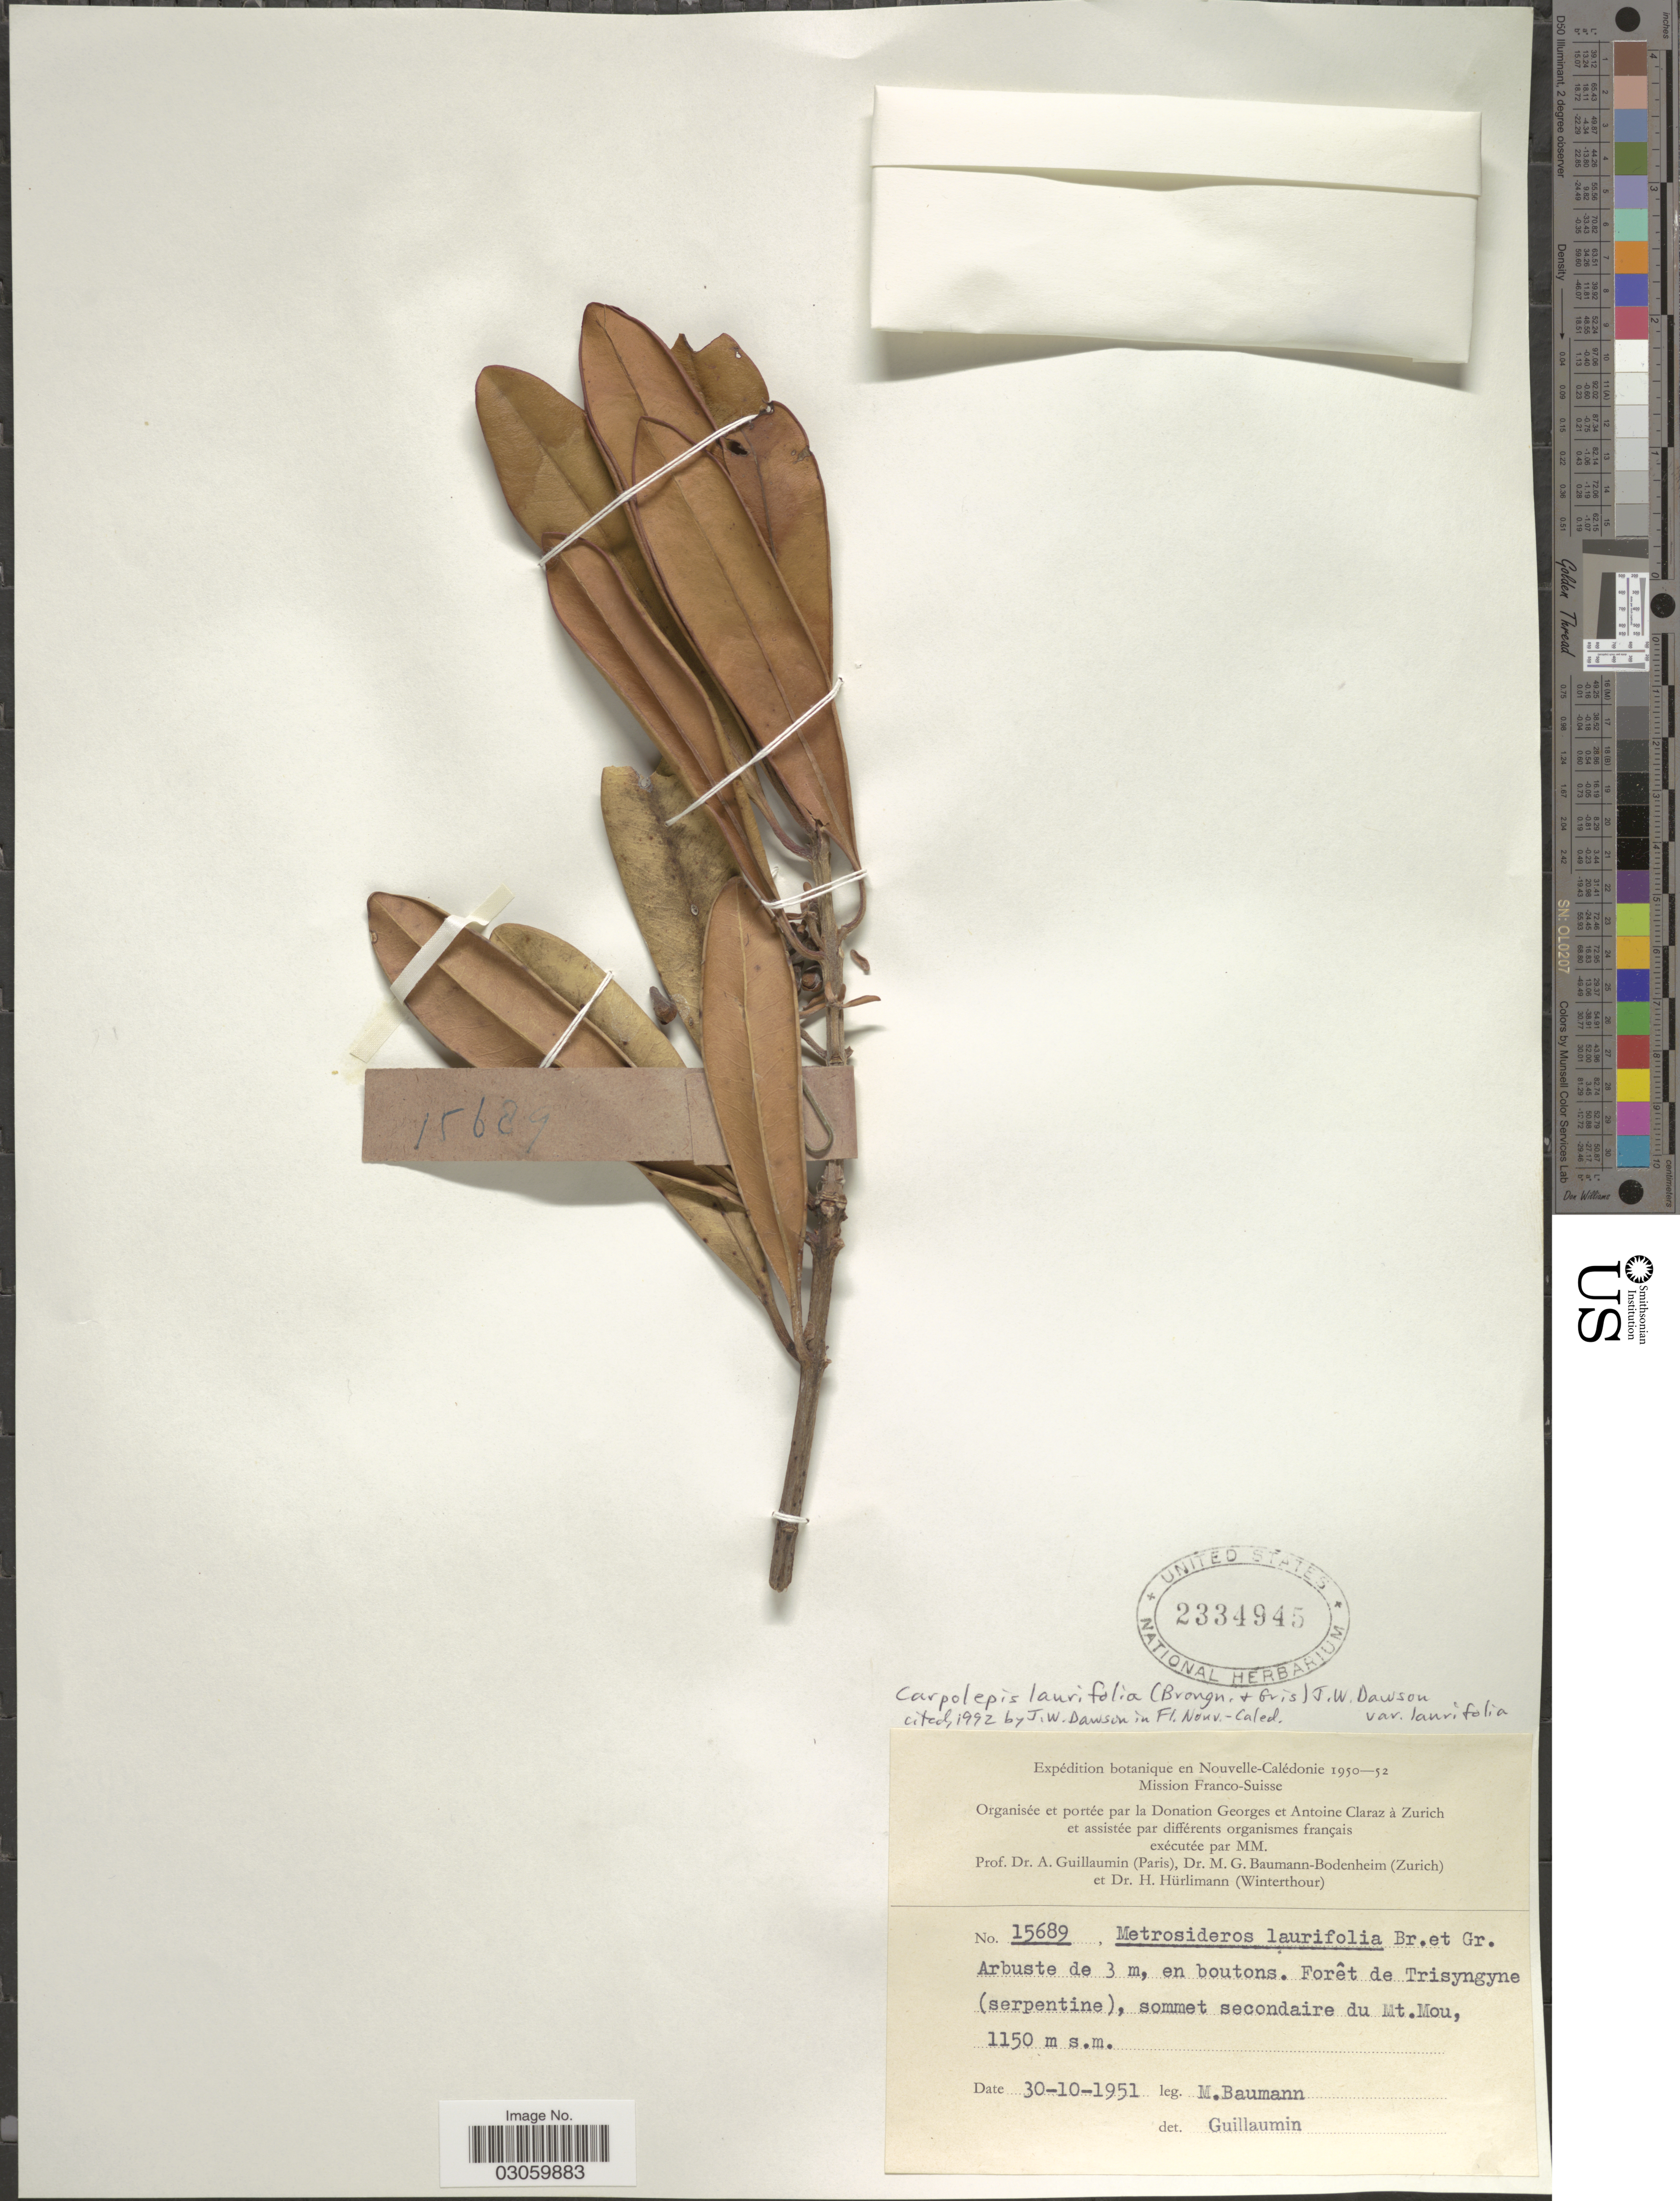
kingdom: Plantae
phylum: Tracheophyta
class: Magnoliopsida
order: Myrtales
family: Myrtaceae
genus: Metrosideros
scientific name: Metrosideros laurifolia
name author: Brongn. & Gris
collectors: M. G. Baumann-Bodenheim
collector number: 15689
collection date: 1951-10-30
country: New Caledonia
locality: Sommet secondaire du Mt. Mou.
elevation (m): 1150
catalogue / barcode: US 2334945